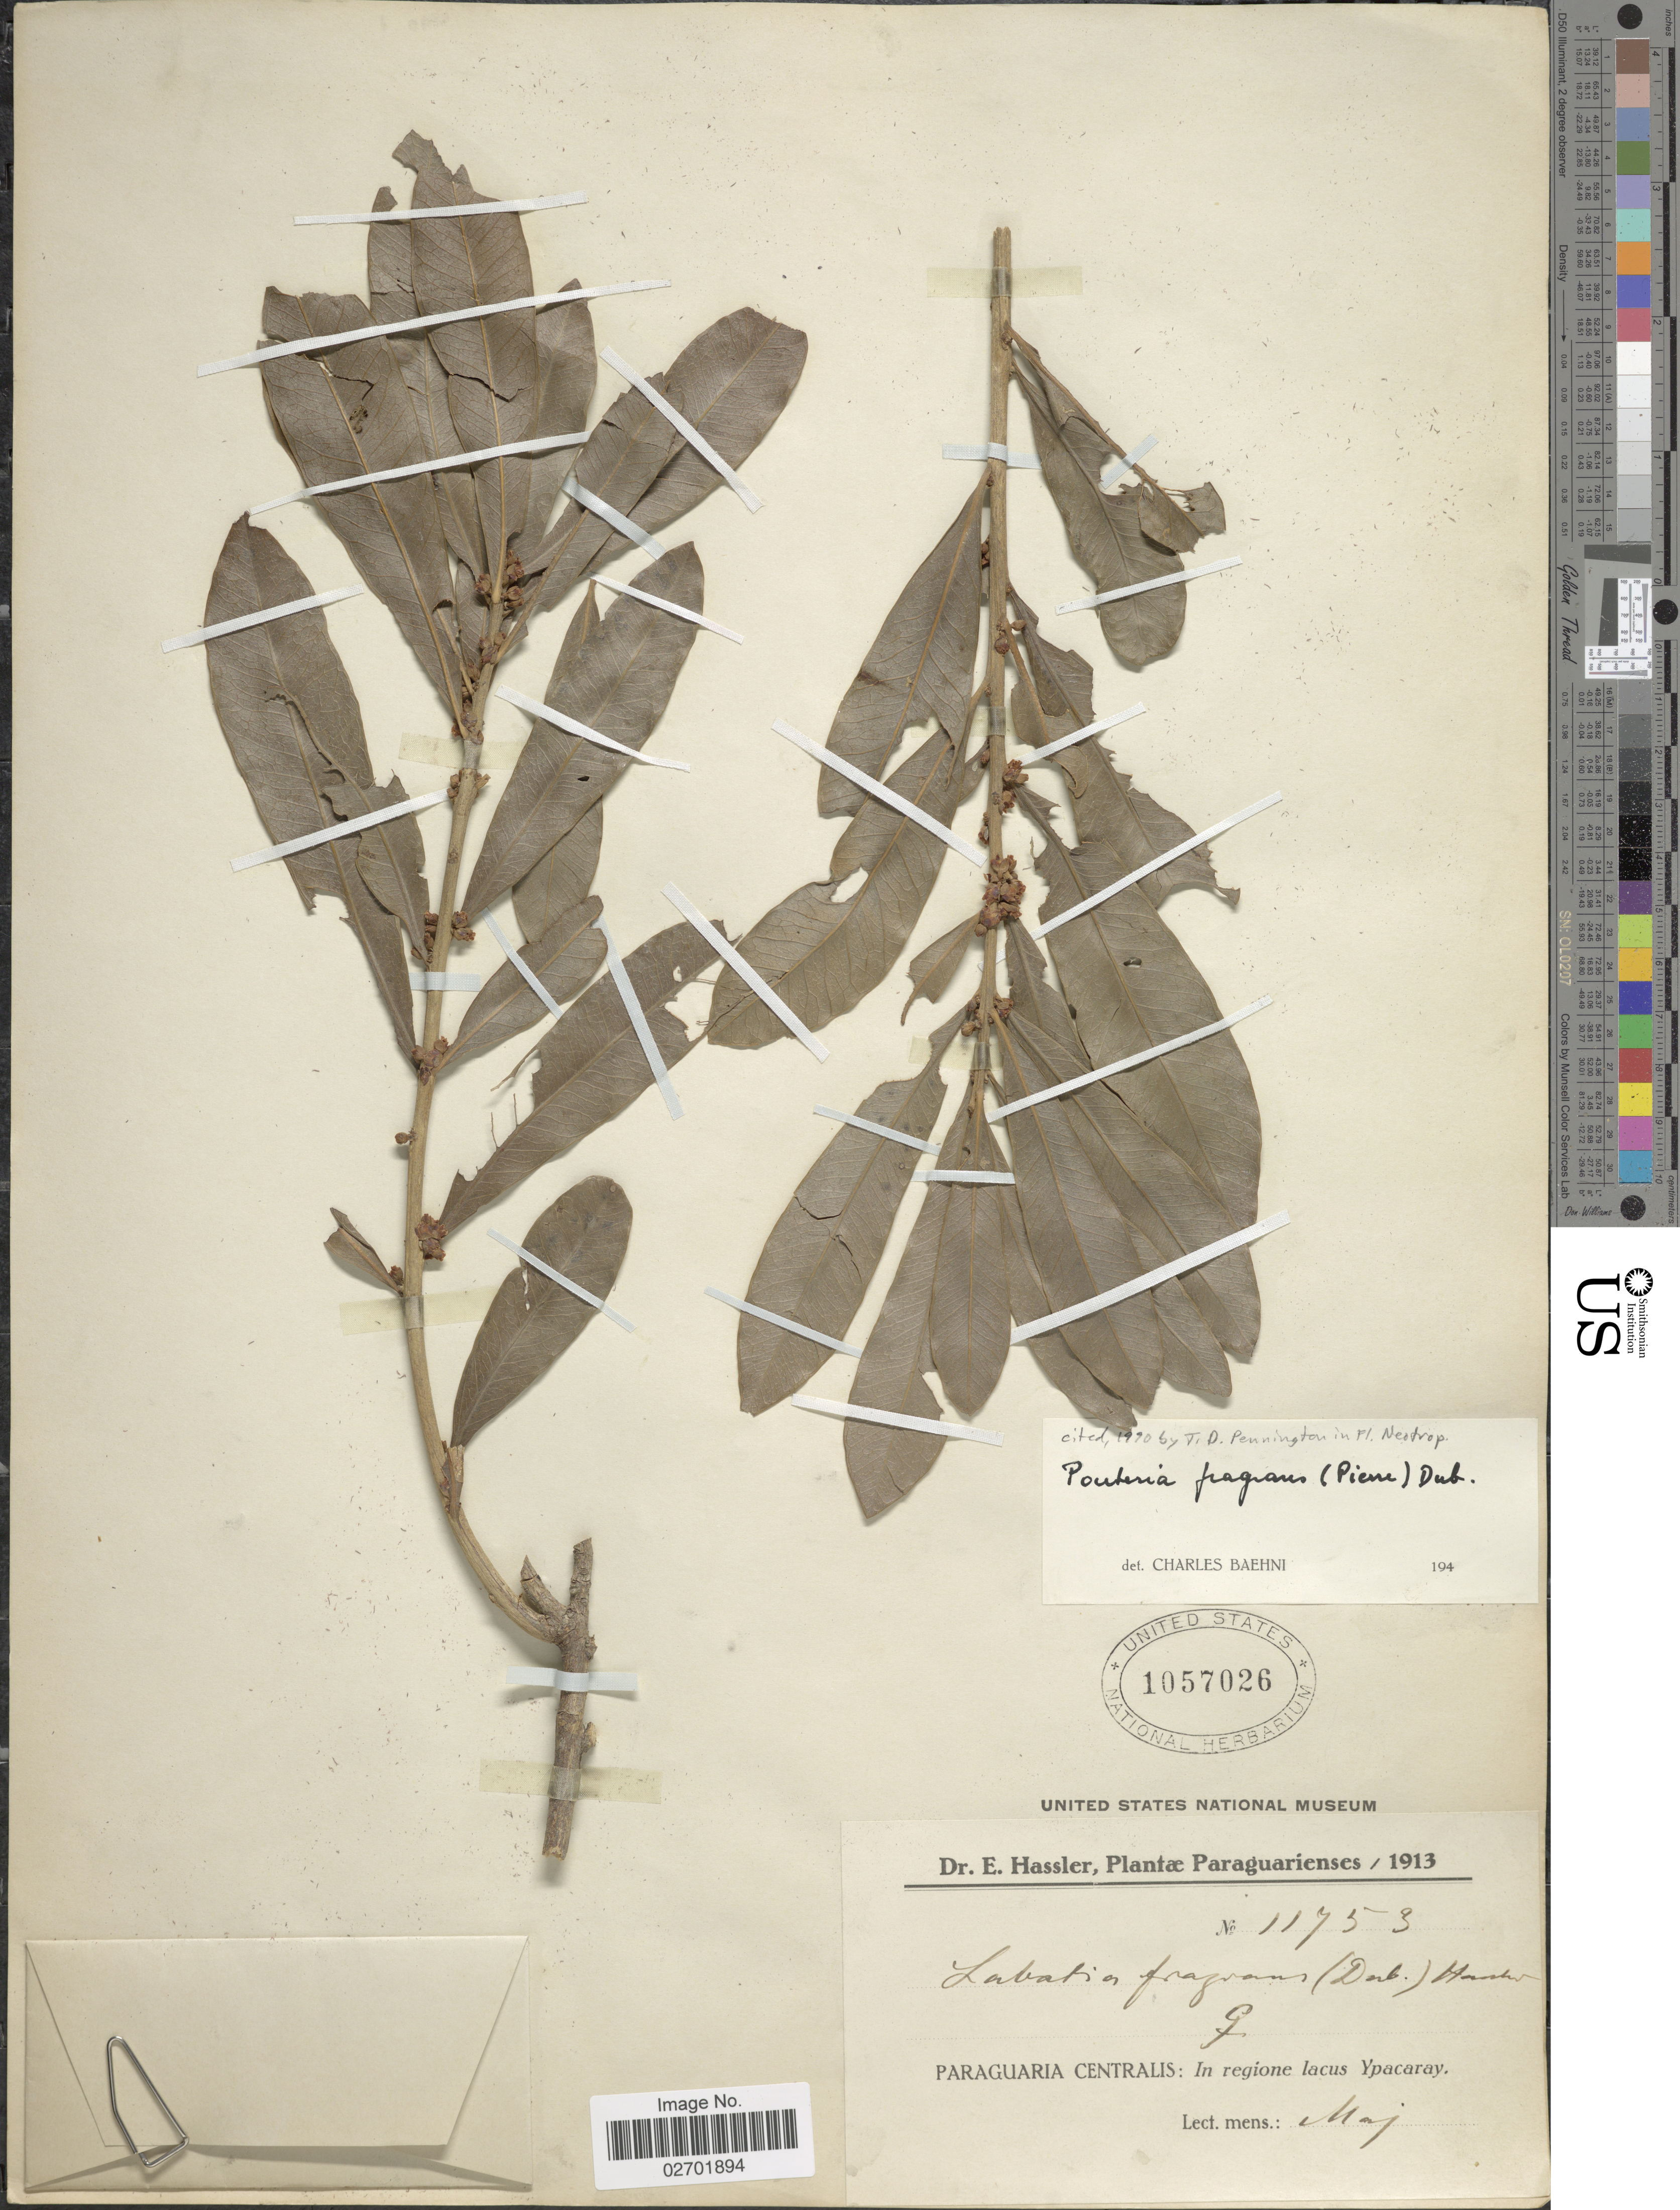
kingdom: Plantae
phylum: Tracheophyta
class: Magnoliopsida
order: Ericales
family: Sapotaceae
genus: Pouteria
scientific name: Pouteria fragrans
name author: (Pierre) Dubard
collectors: E. Hassler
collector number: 11753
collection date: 1913-05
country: Paraguay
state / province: Paraguari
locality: Paraguaria Centralis: In regione lacus Ypacaray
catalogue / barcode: US 1057026